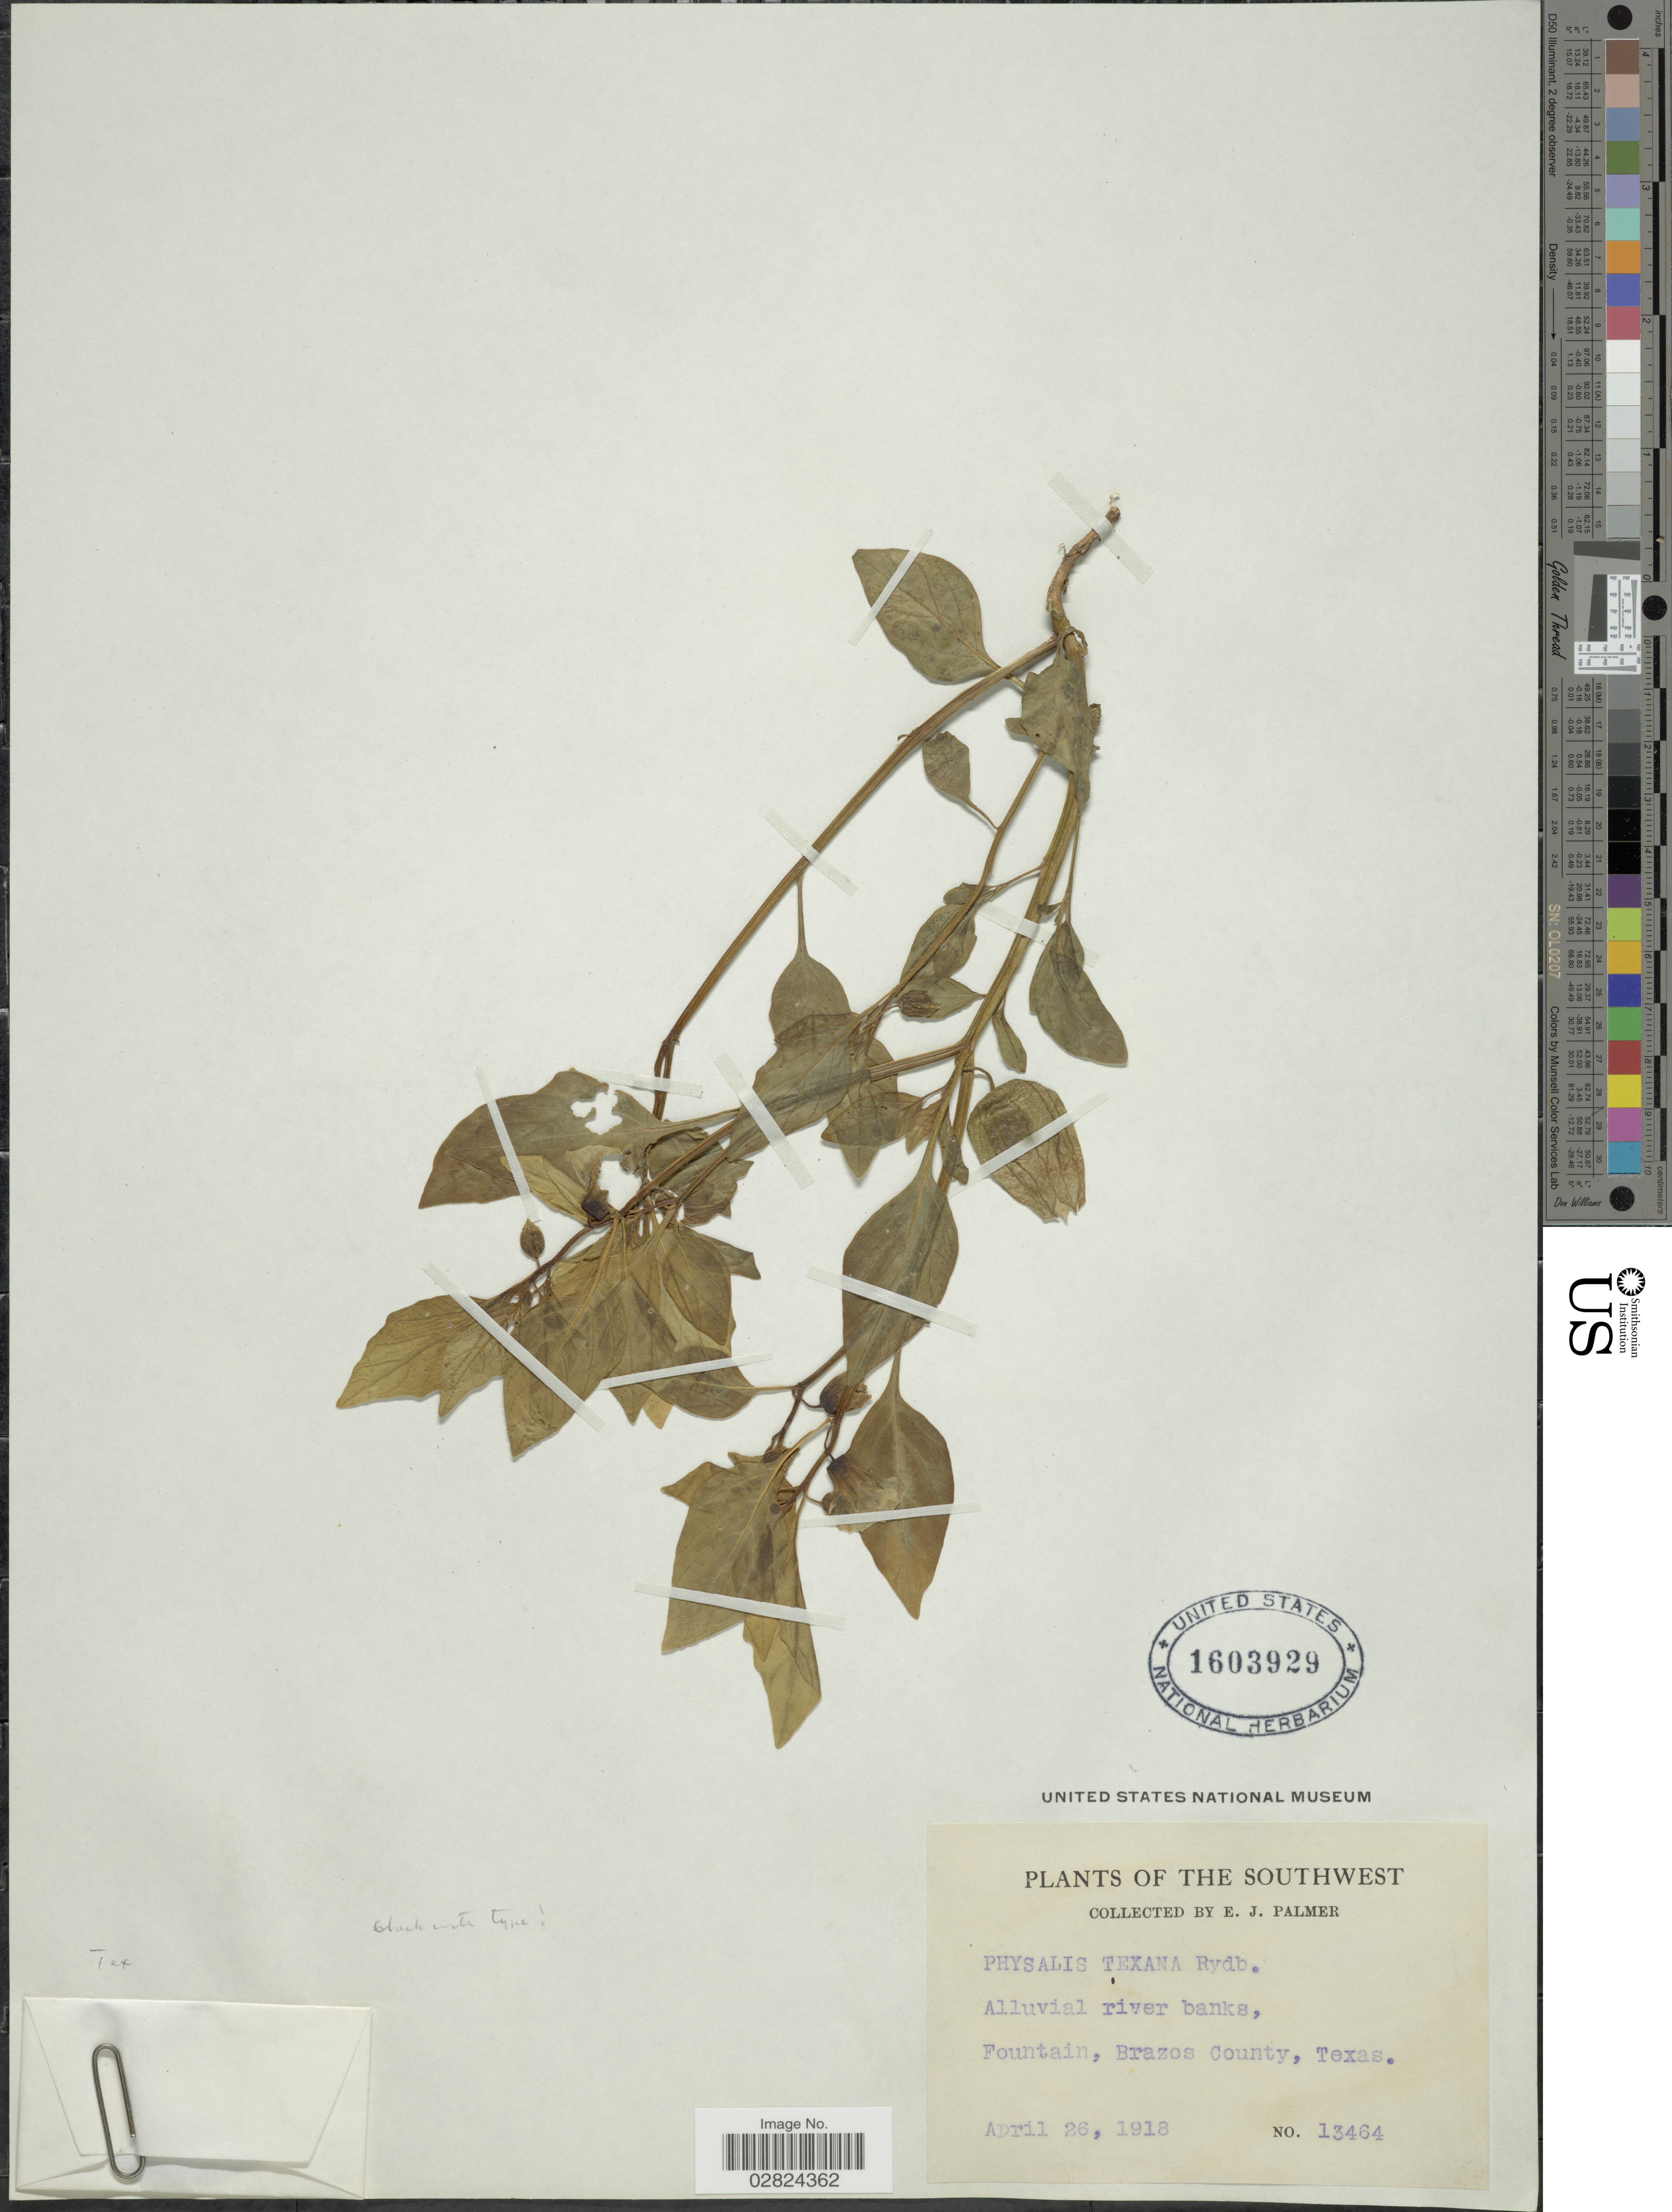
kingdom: Plantae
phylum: Tracheophyta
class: Magnoliopsida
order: Solanales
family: Solanaceae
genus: Physalis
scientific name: Physalis texana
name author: Rydb.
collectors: E. J. Palmer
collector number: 13464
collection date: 1918-04-26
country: United States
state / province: Texas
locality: The Southwest, Fountain, Brazos County.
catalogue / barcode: US 1603929